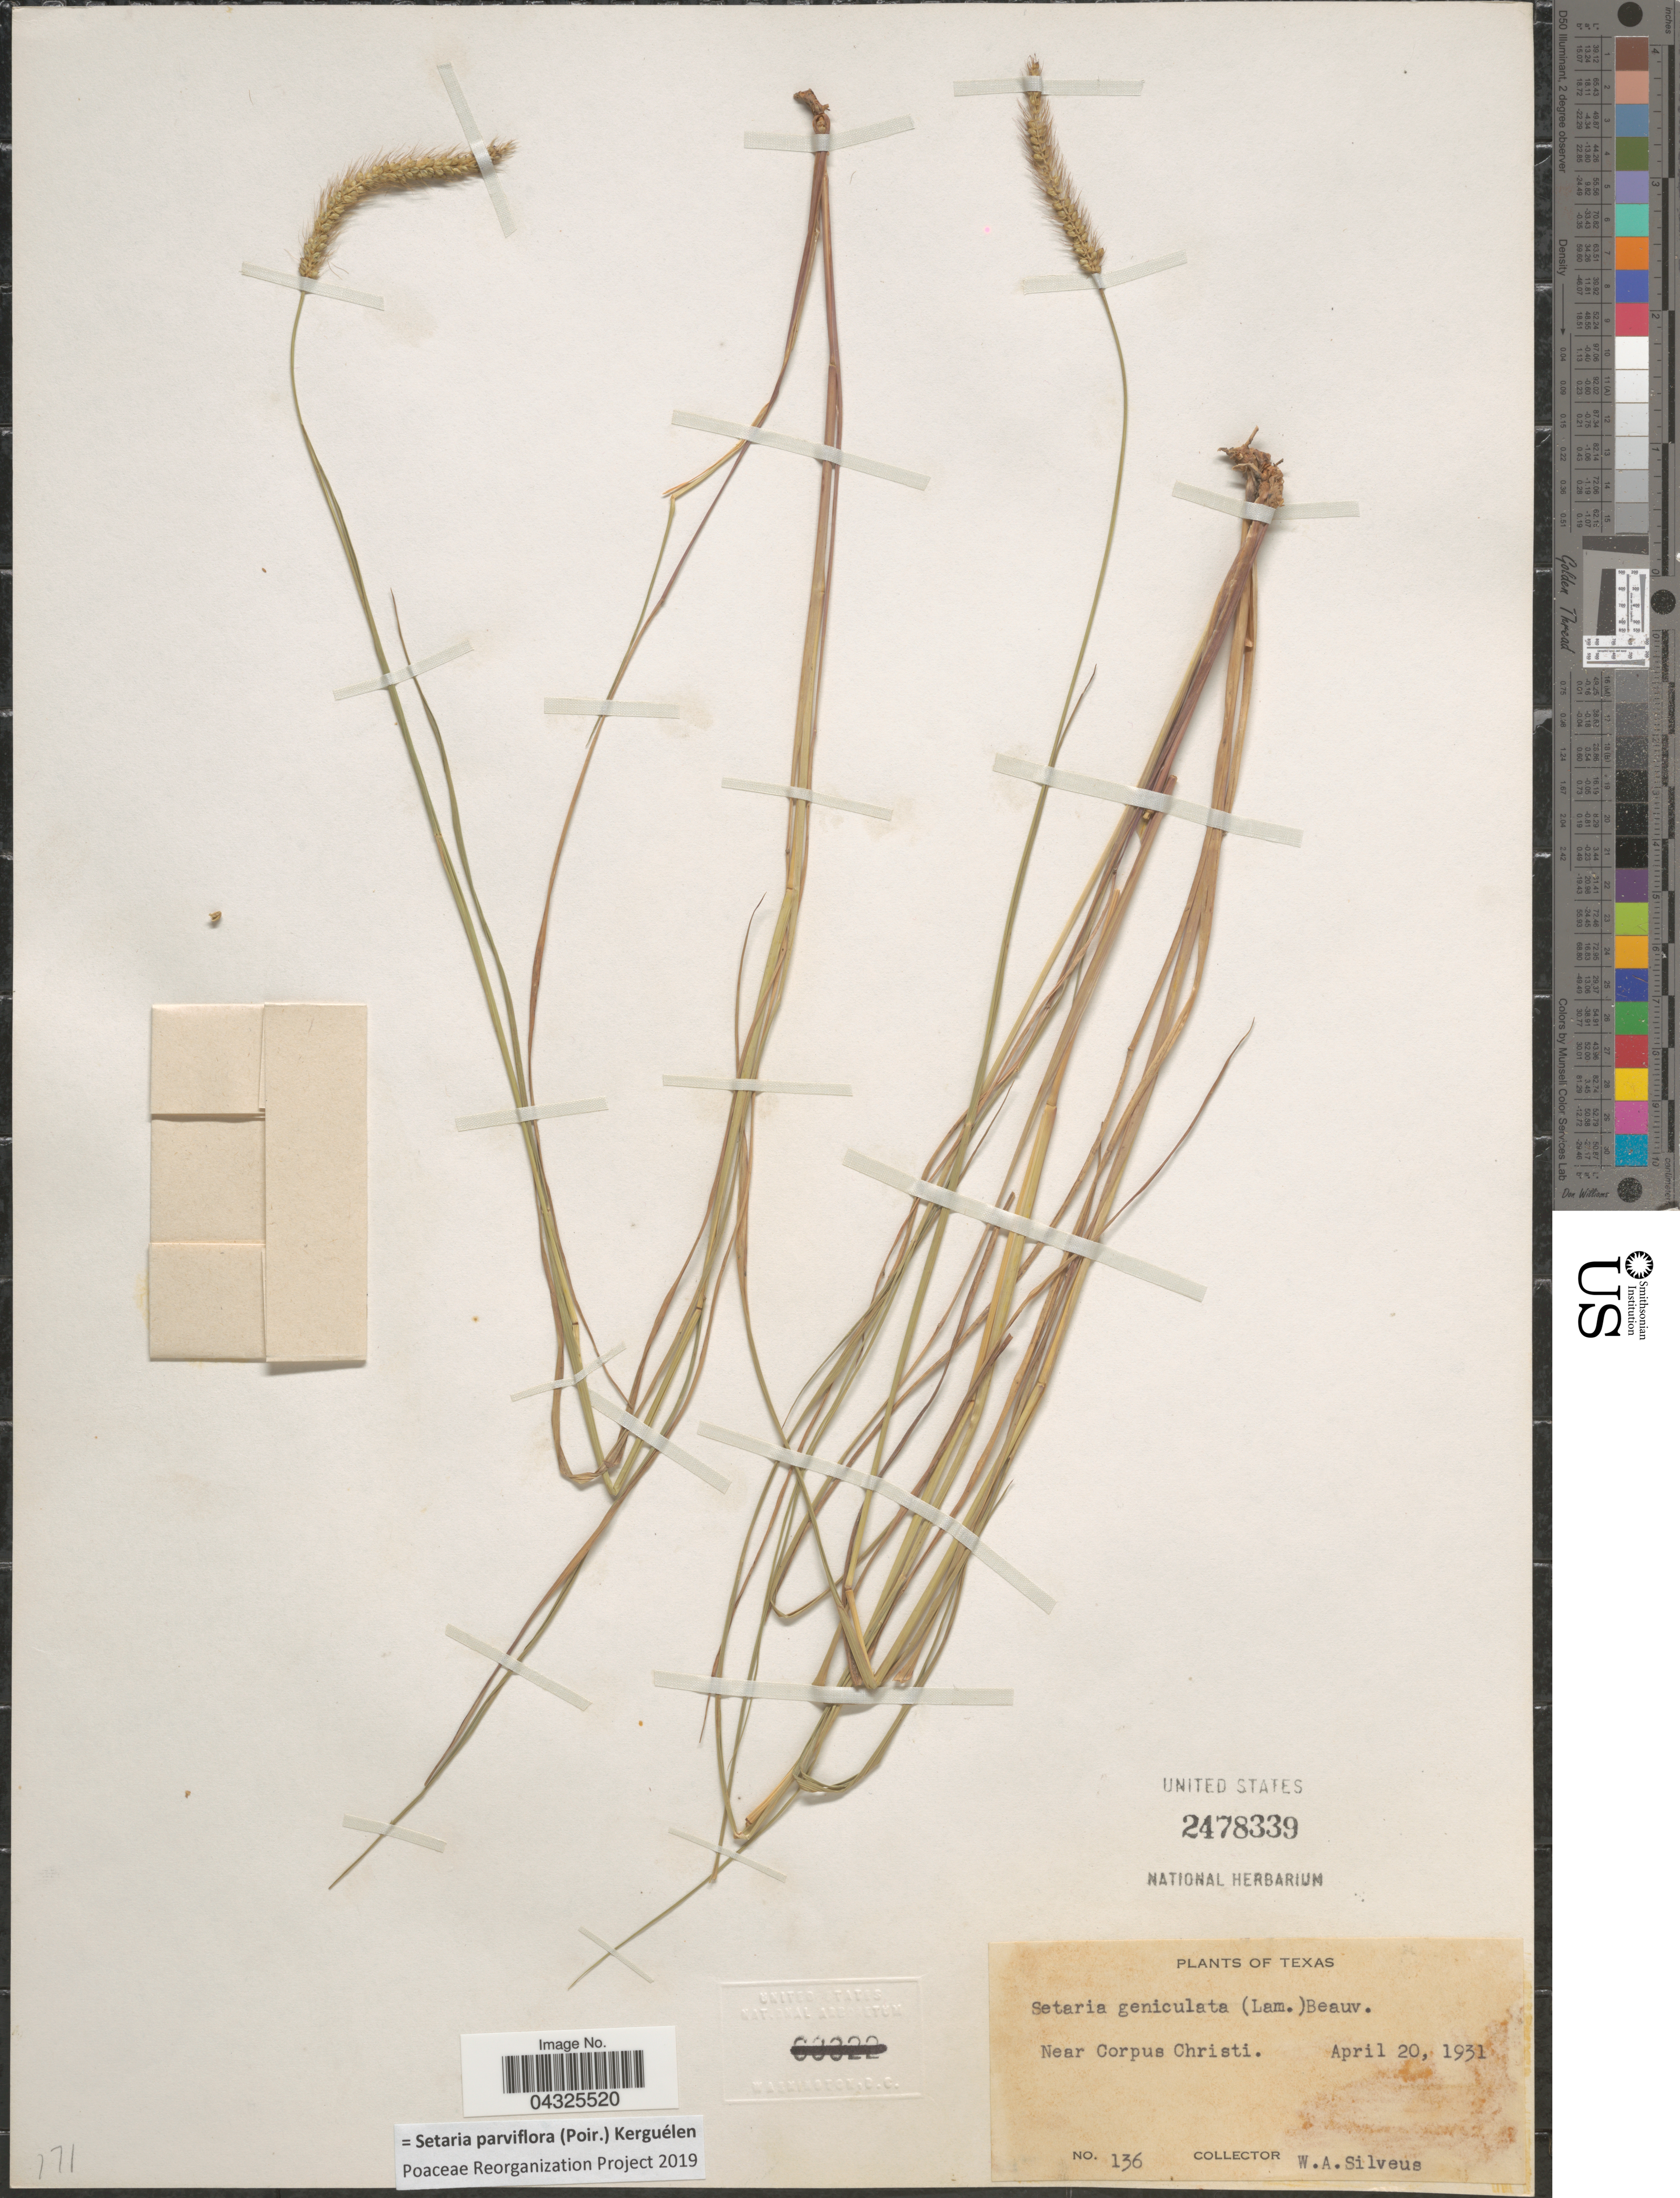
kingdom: Plantae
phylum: Tracheophyta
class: Liliopsida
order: Poales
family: Poaceae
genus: Setaria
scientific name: Setaria parviflora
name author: (Poir.) Kerguélen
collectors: W. Silveus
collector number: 136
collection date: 1931-04-20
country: United States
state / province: Texas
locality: Near Corpus Christi.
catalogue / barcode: US 2478339